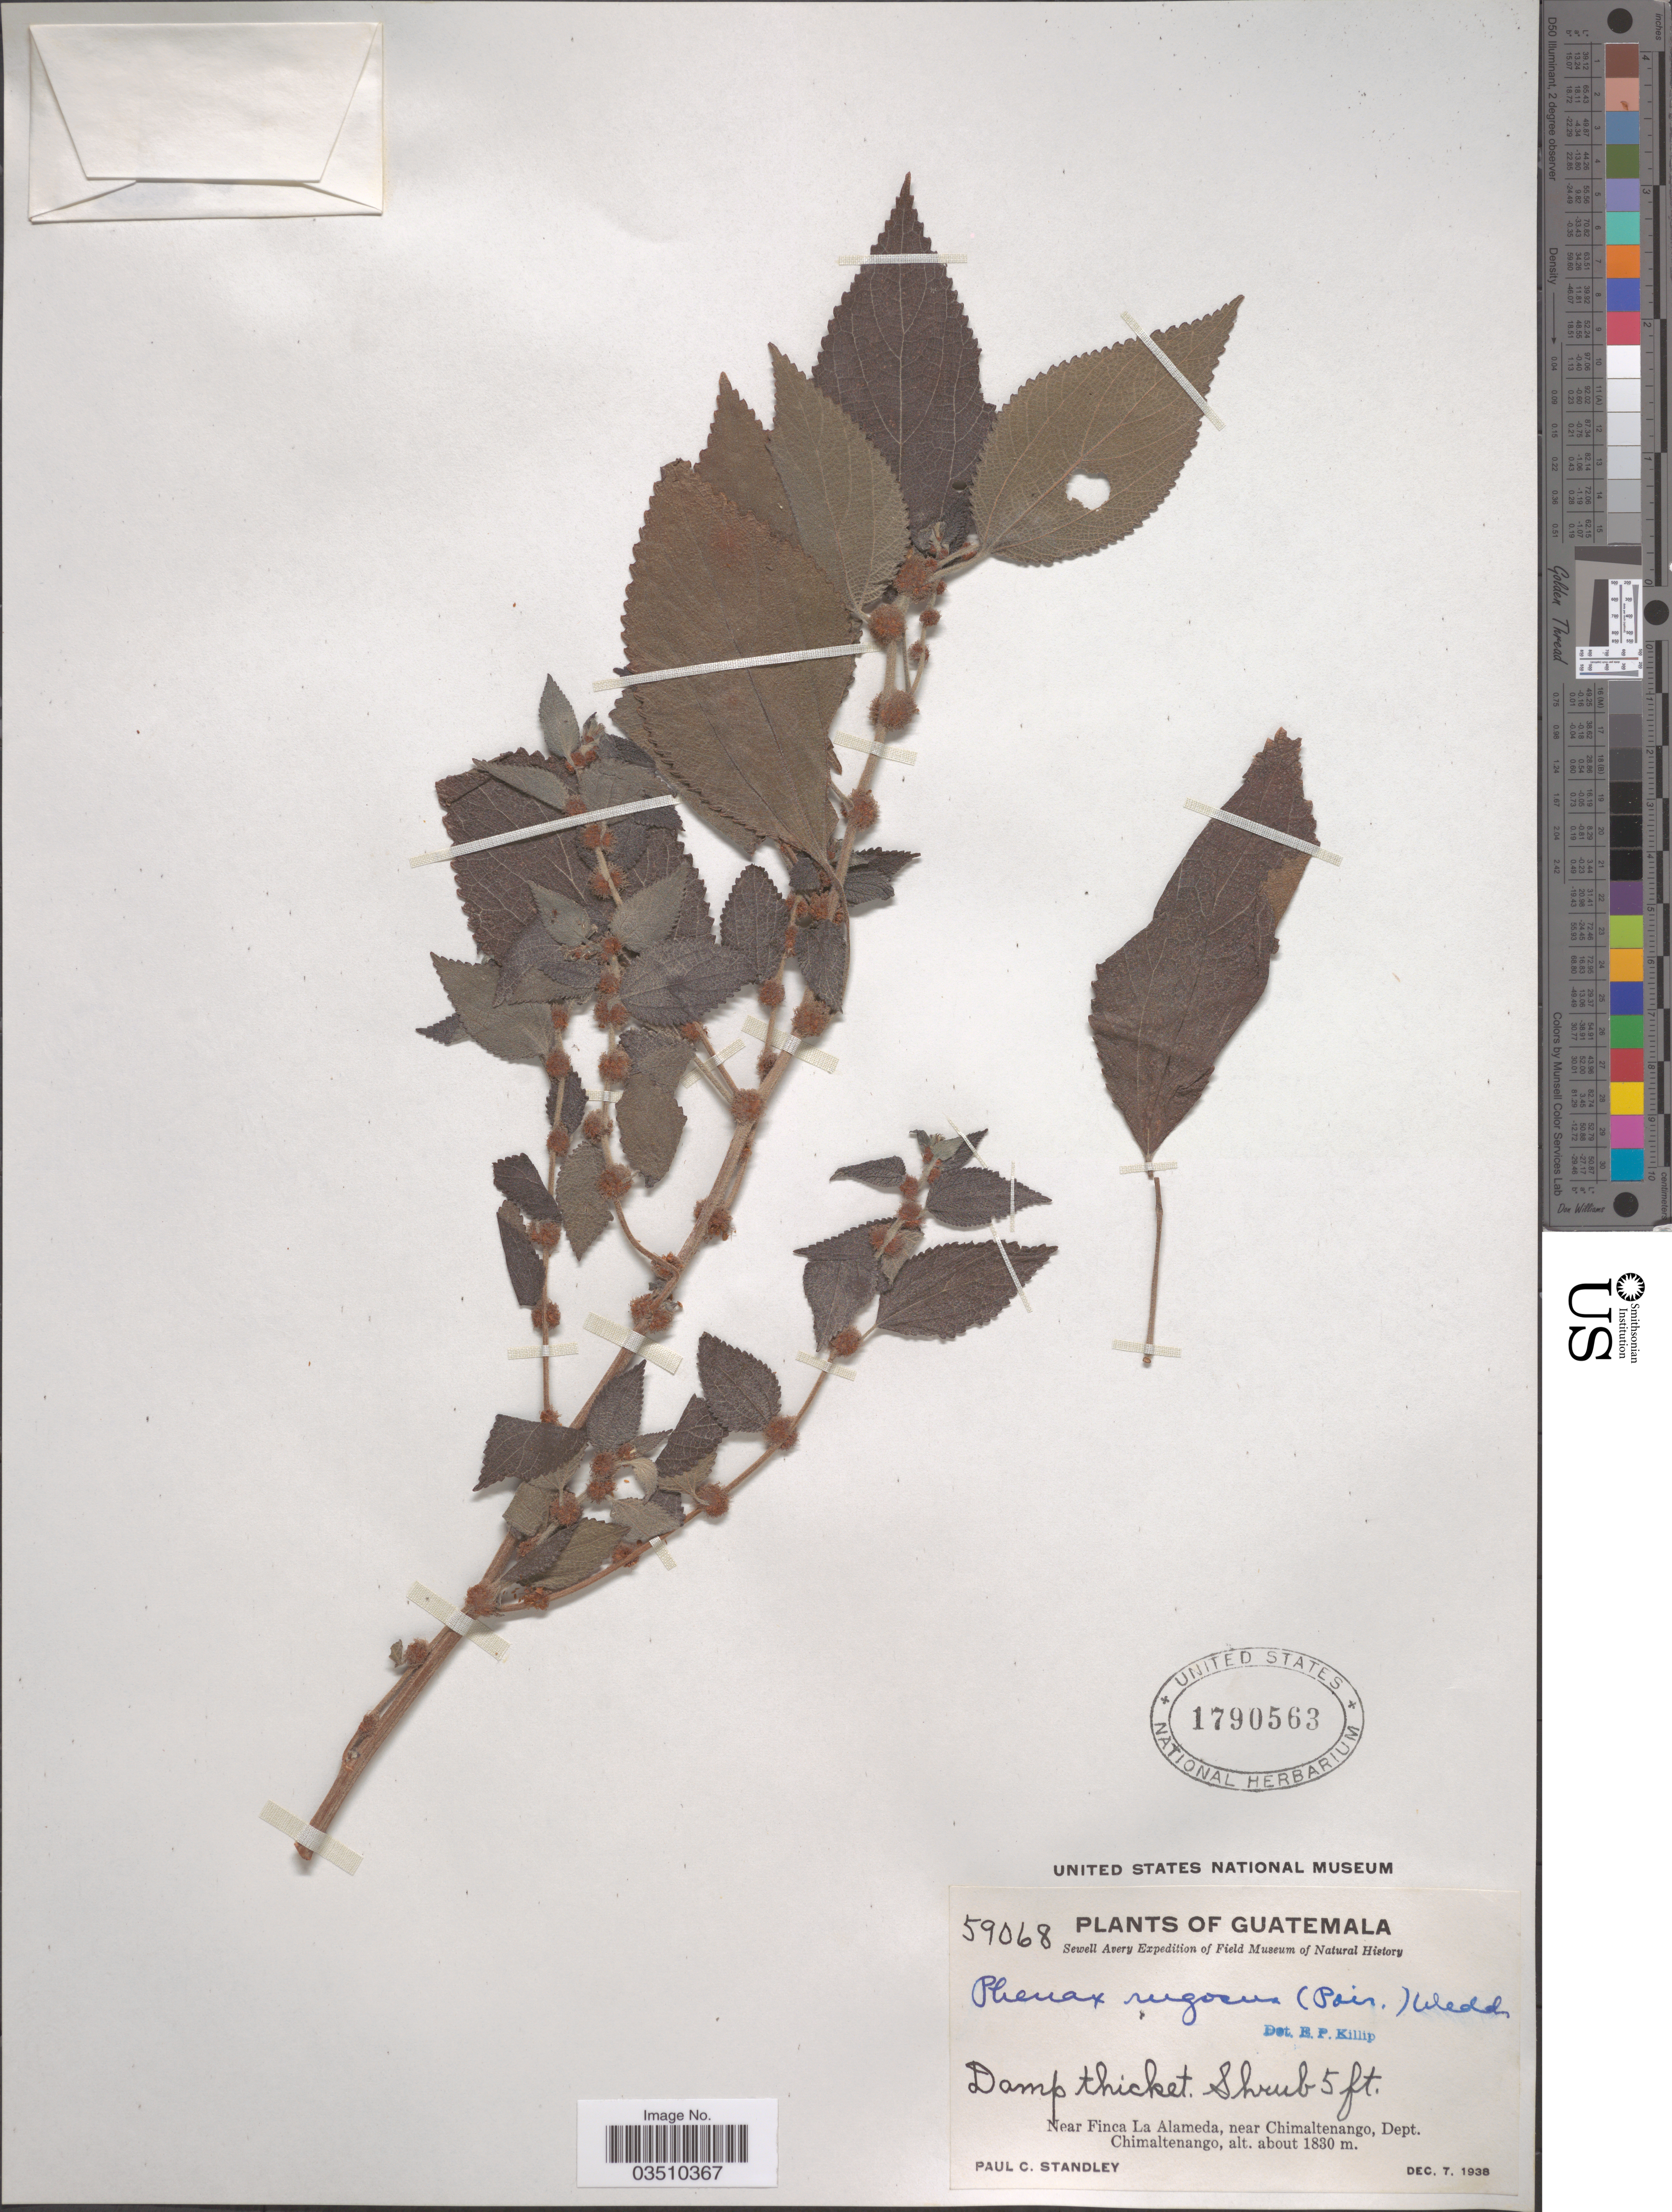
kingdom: Plantae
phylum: Tracheophyta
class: Magnoliopsida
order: Rosales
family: Urticaceae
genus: Phenax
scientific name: Phenax rugosus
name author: (Poir.) Wedd.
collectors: P. C. Standley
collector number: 59068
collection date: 1938-12-07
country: Guatemala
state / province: Chimaltenango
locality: Near Finca La Alameda, near Chimaltenango, Dept. Chimaltenango.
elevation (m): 1830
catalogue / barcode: US 1790563